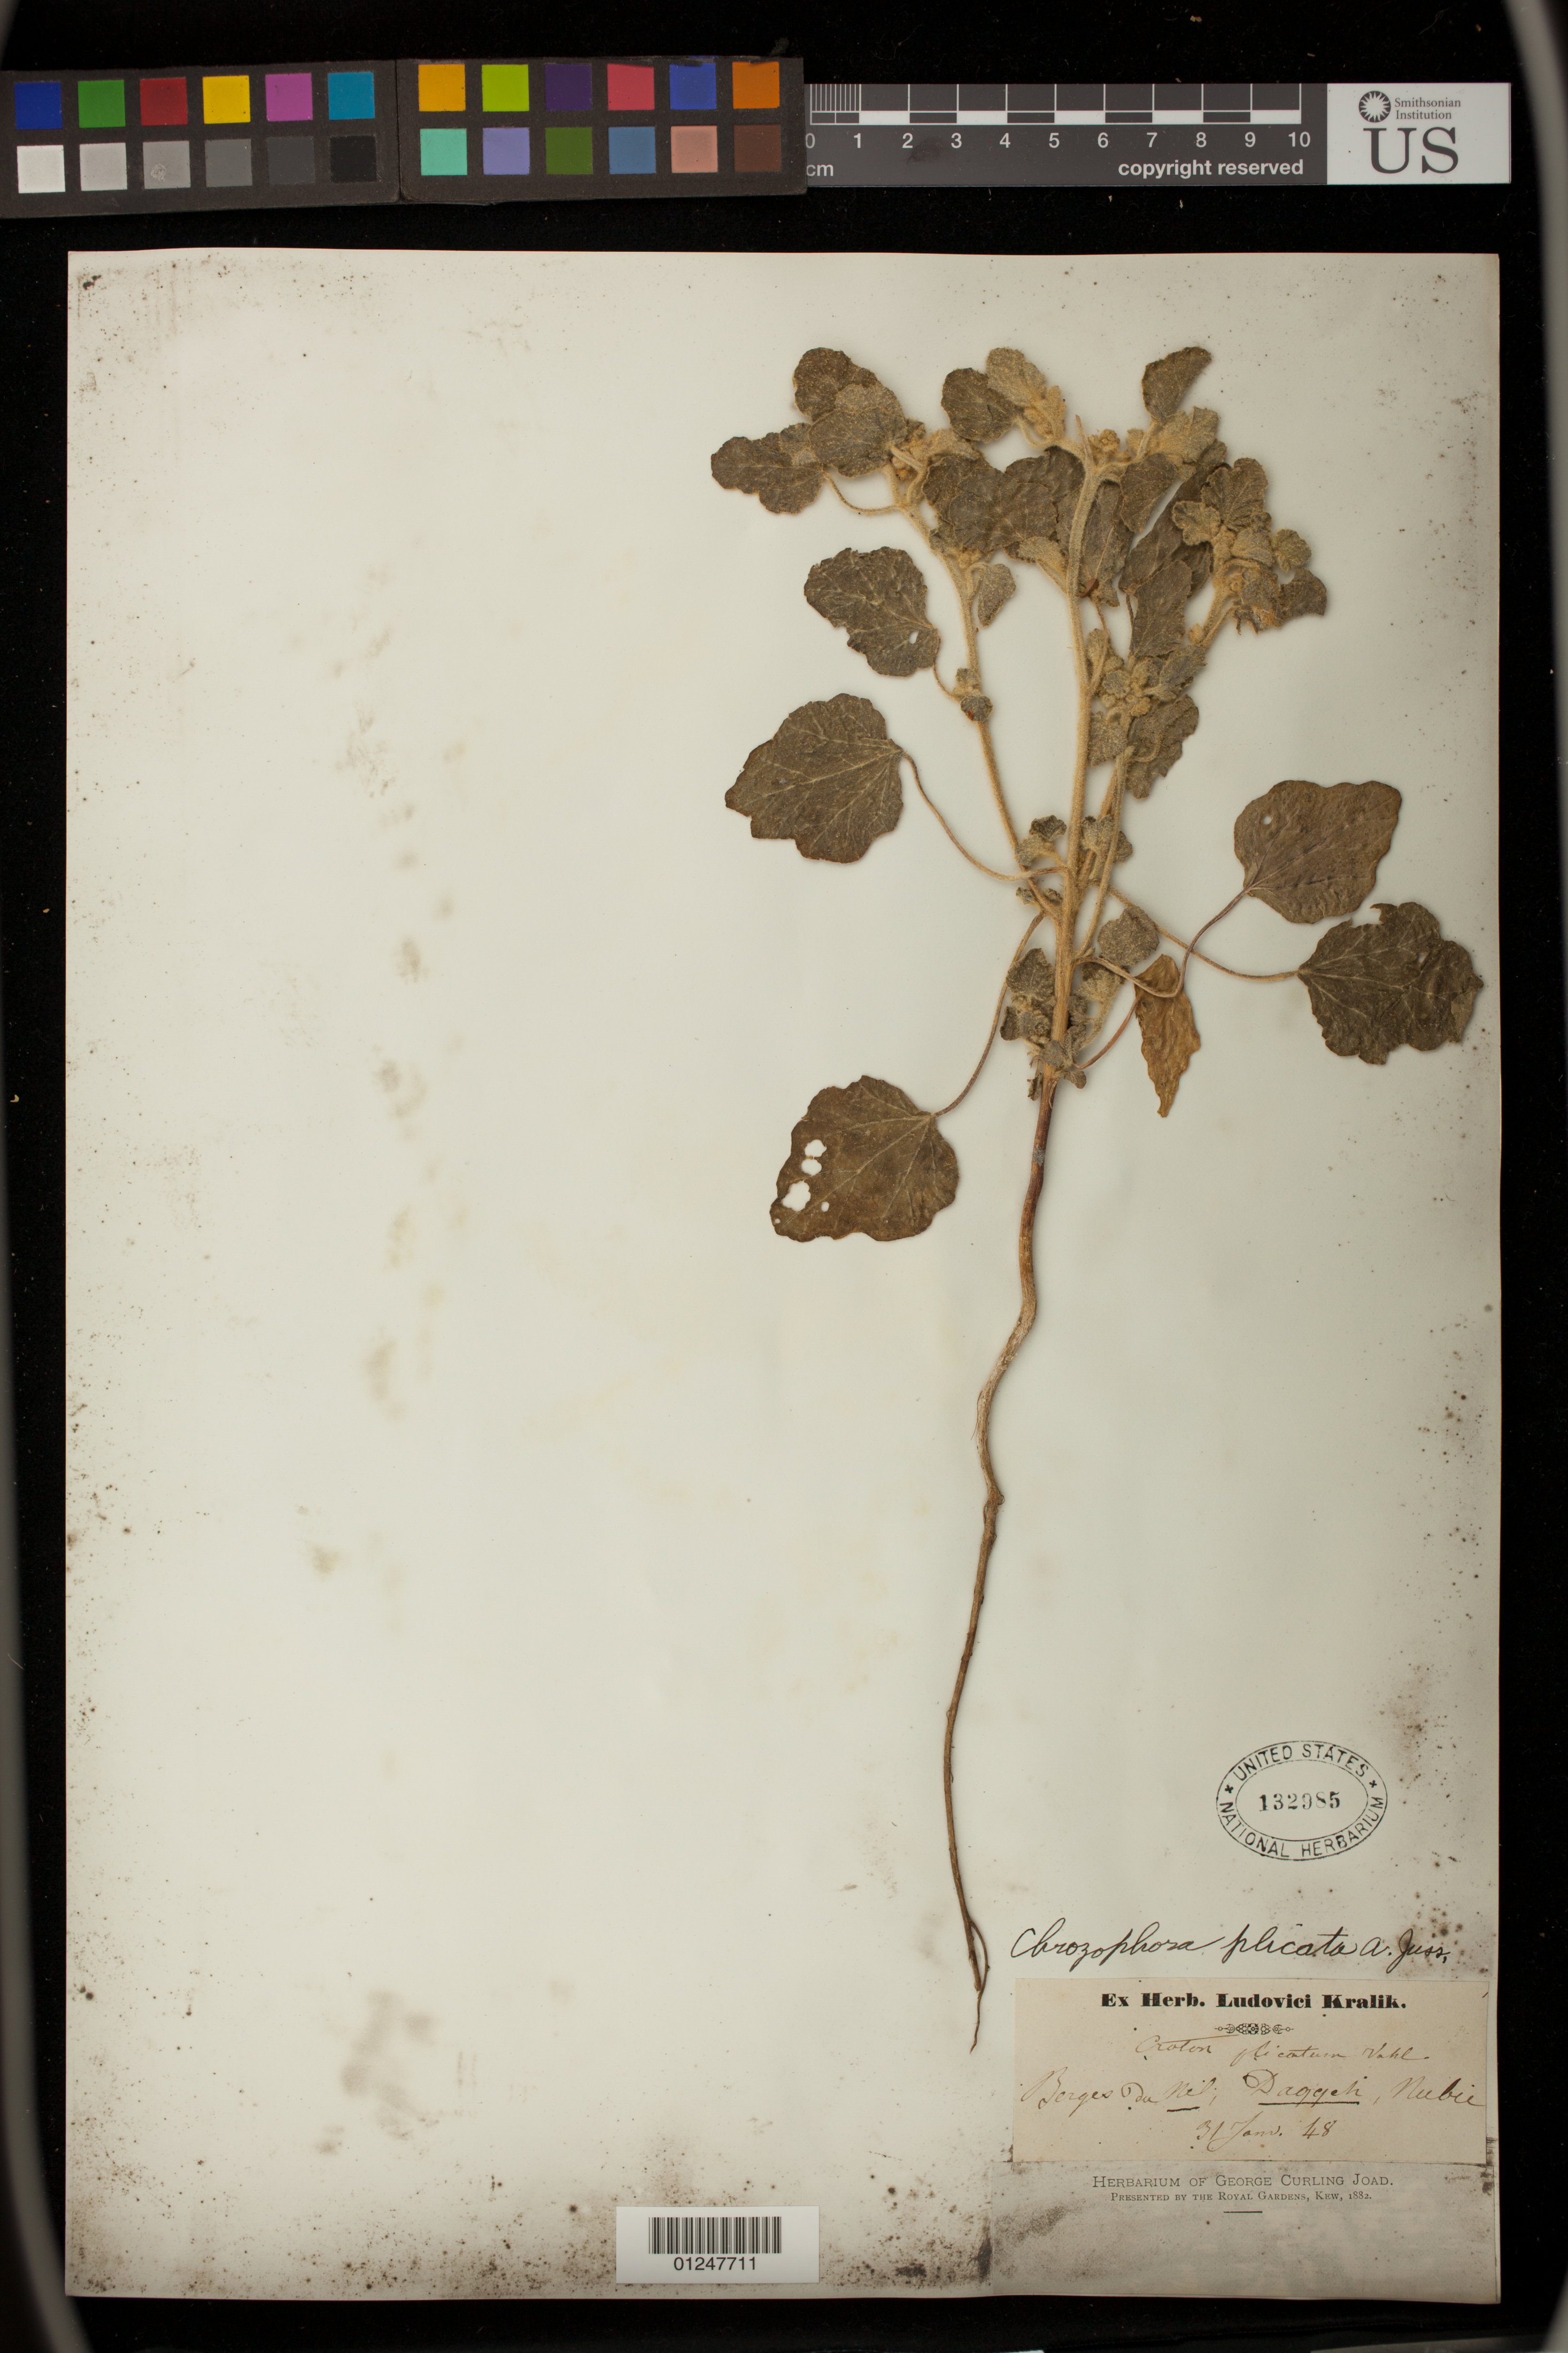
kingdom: Plantae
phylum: Tracheophyta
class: Magnoliopsida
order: Malpighiales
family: Euphorbiaceae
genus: Chrozophora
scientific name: Chrozophora plicata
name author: A. Juss.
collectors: L. Kralik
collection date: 1848-01-31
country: Sudan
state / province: An Nīl (?)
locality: Berges du Nil; Daggeli, Nubie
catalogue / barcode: US 132985